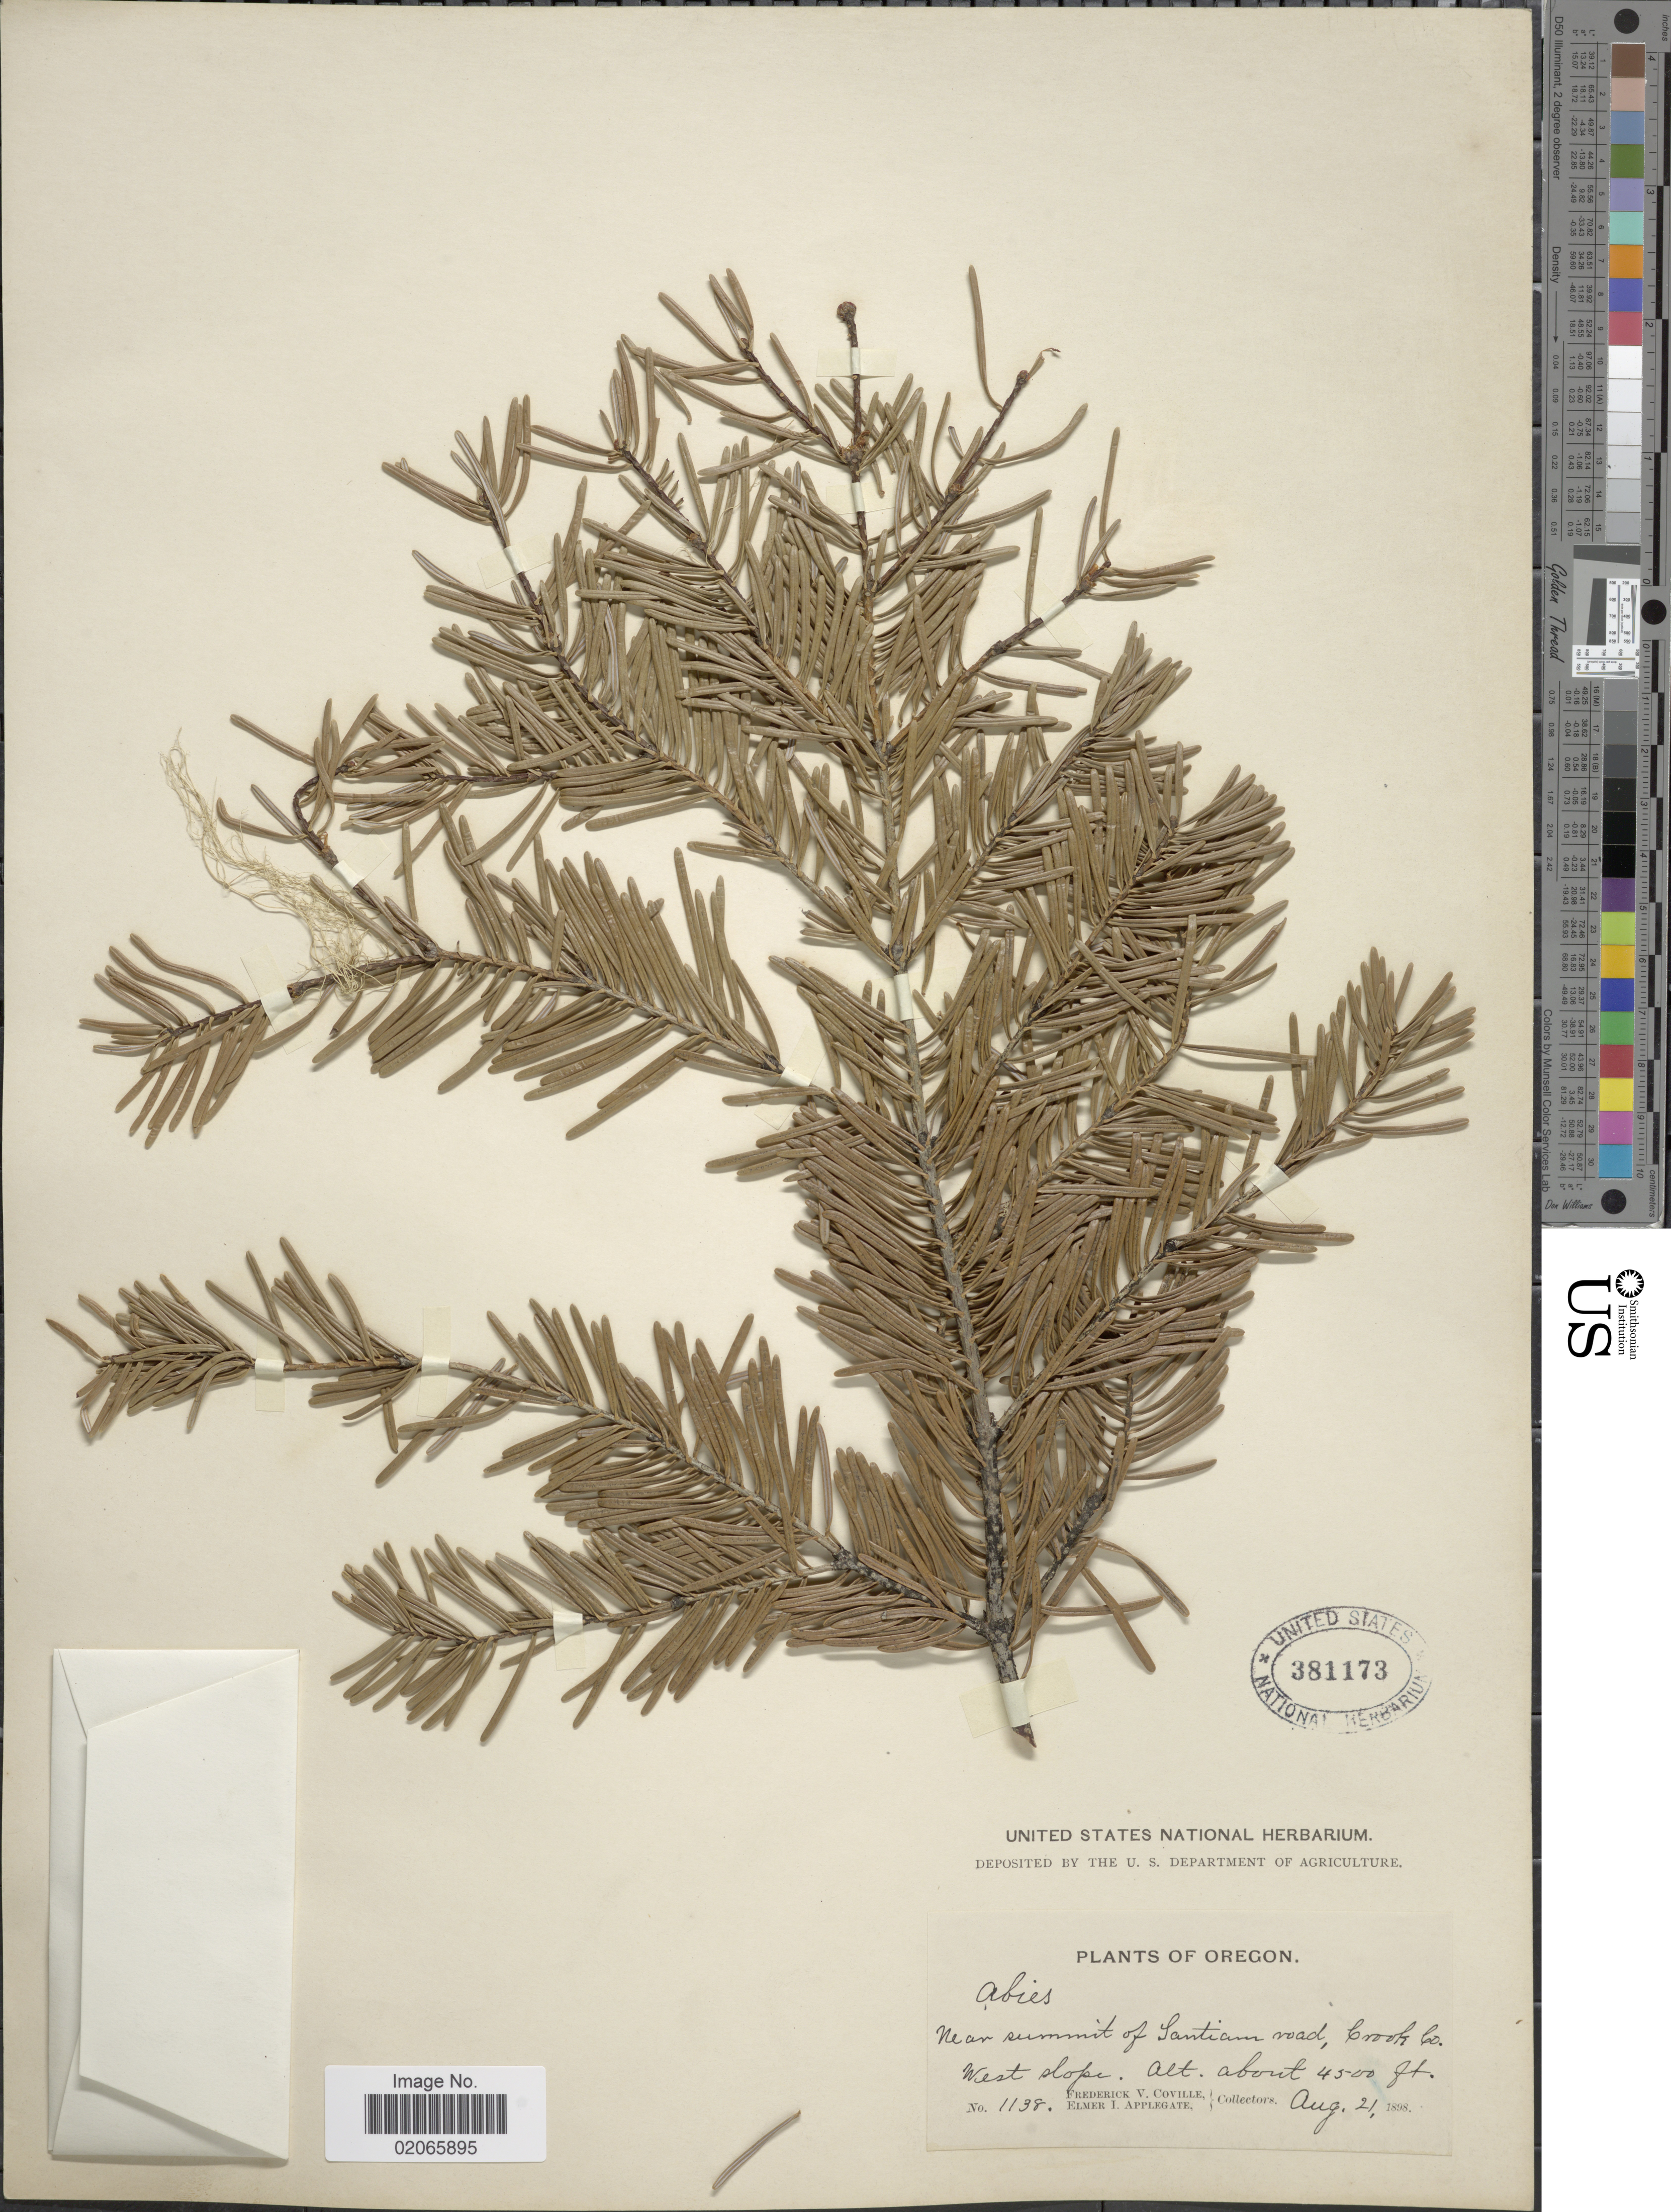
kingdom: Plantae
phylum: Tracheophyta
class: Pinopsida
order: Pinales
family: Pinaceae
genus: Abies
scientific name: Abies sp.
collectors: F. V. Coville & E. I. Applegate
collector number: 1138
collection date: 1898-08-21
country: United States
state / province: Oregon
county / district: Crook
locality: Near summit of Santian road, Crook Co. West slope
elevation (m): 1372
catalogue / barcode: US 381173